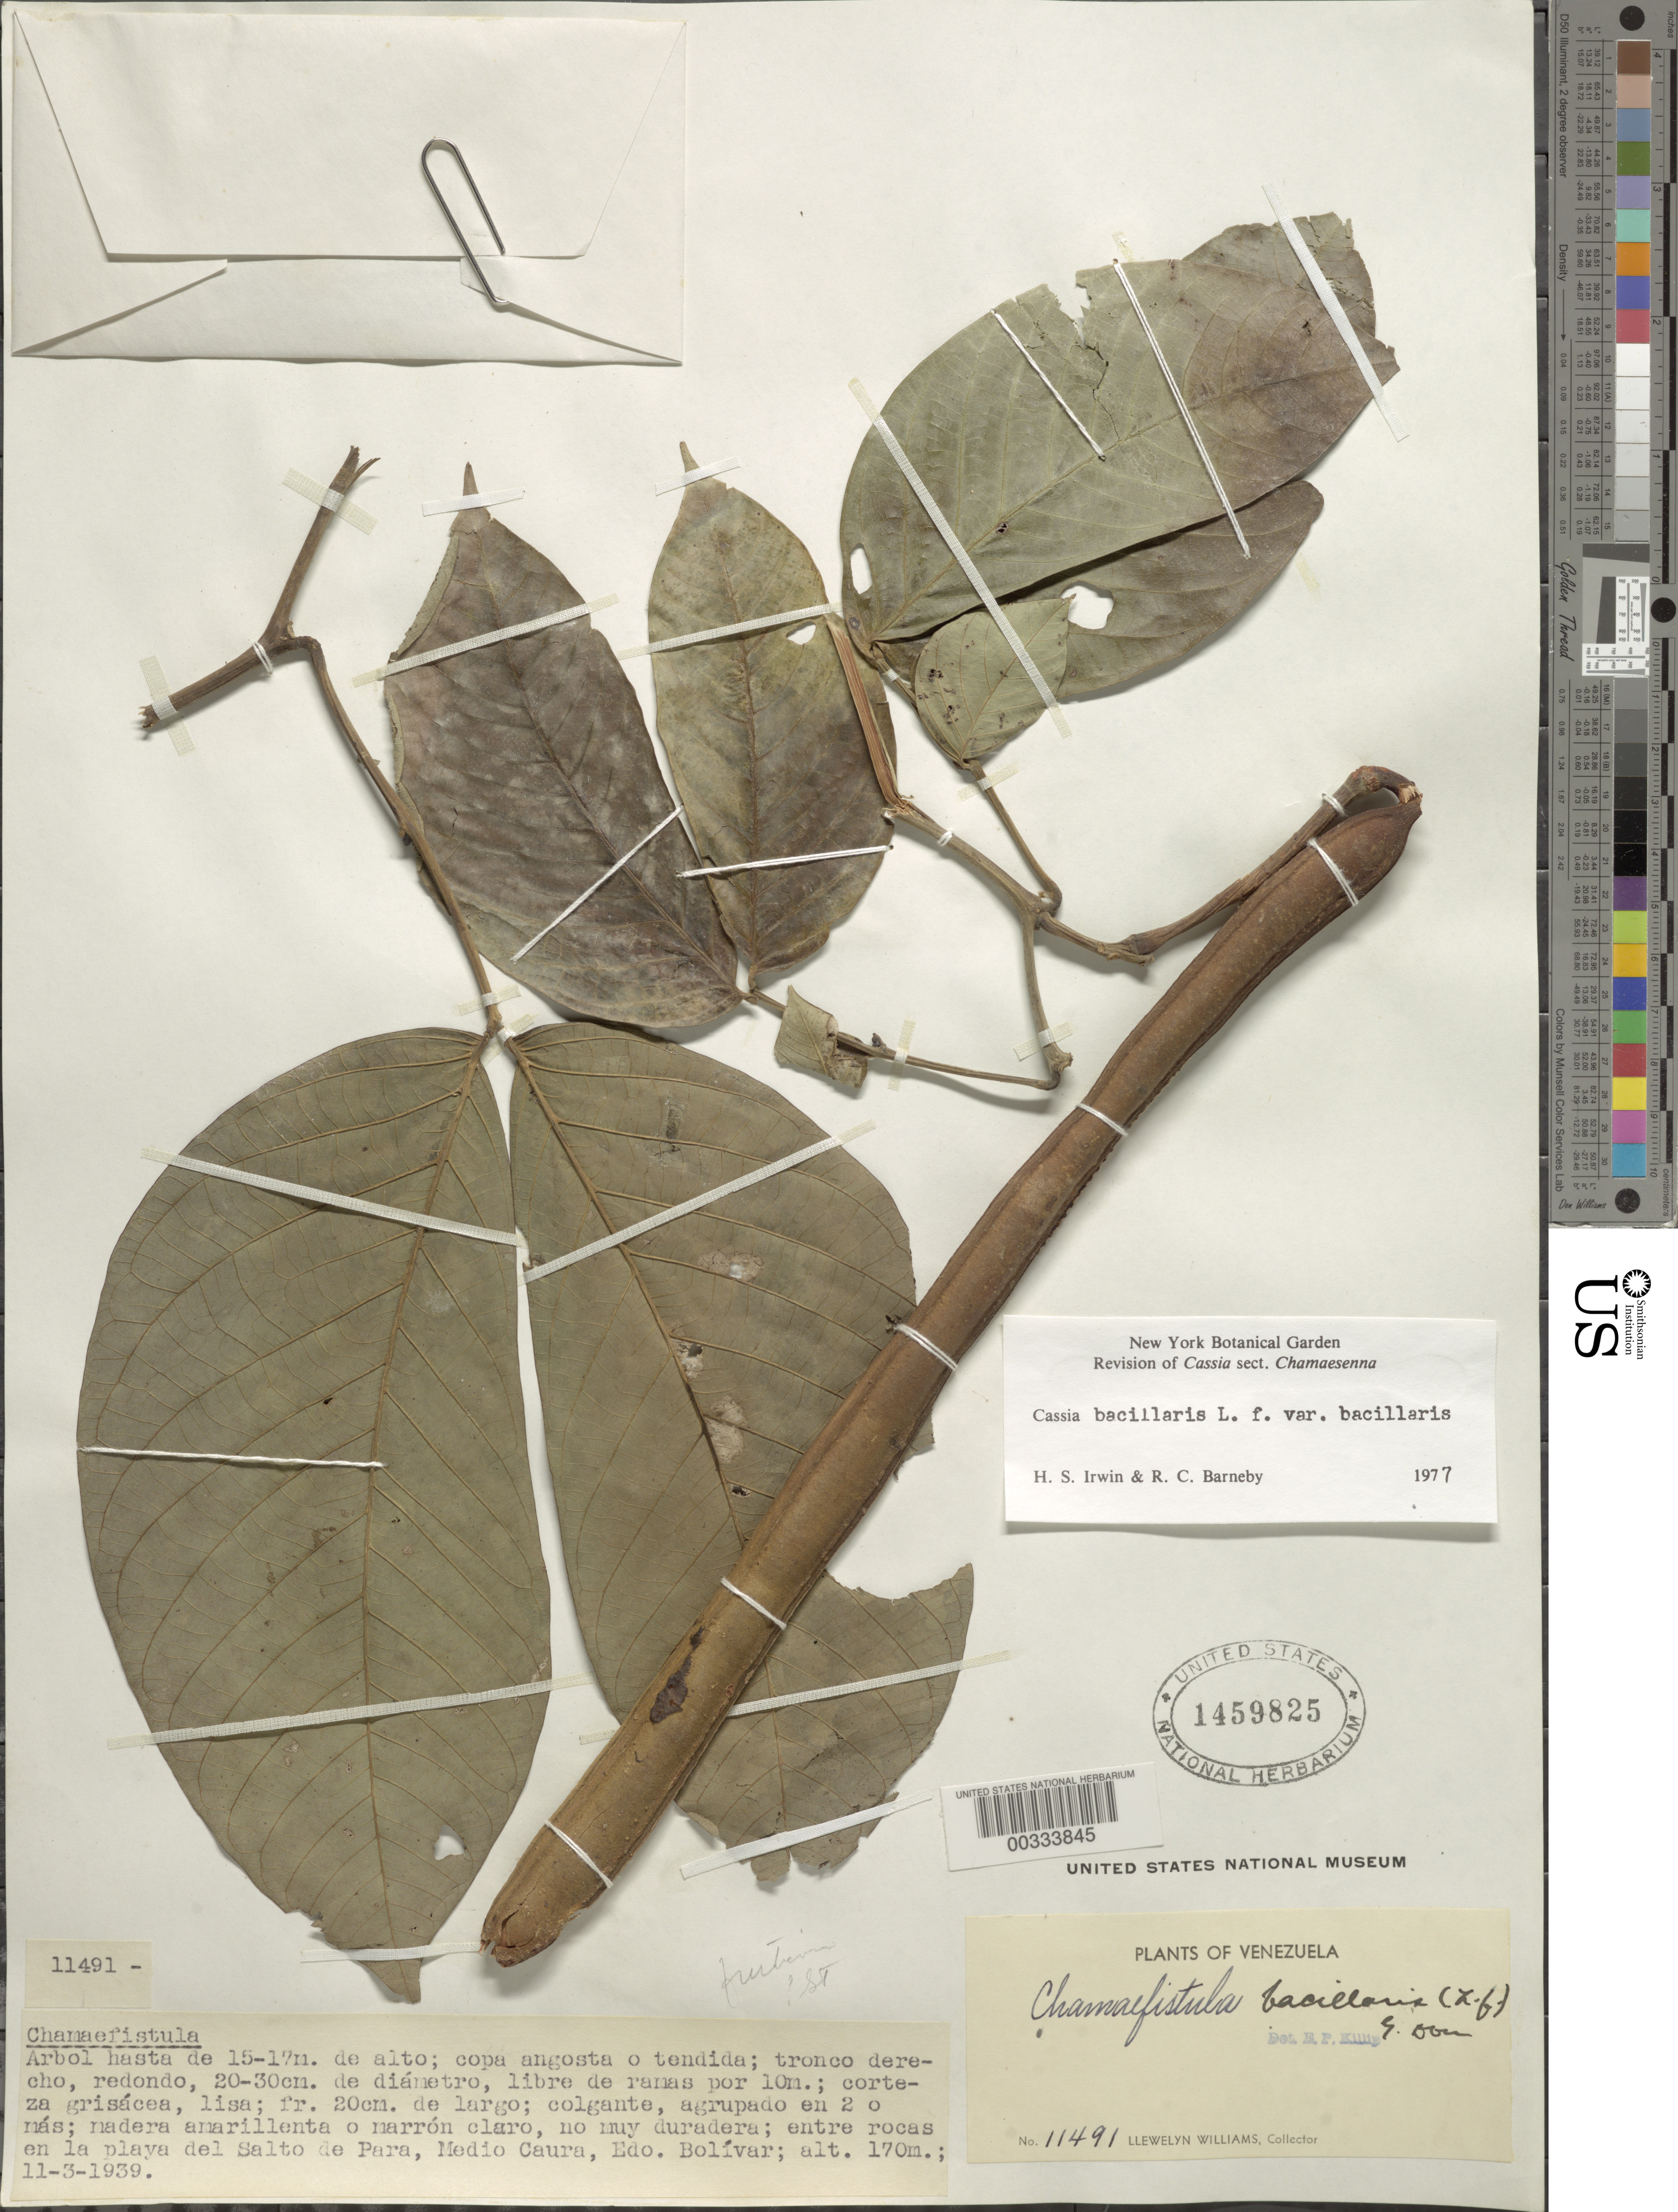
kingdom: Plantae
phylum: Tracheophyta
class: Magnoliopsida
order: Fabales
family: Fabaceae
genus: Senna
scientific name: Senna bacillaris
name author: (L. f.) H.S. Irwin & Barneby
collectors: Ll. Williams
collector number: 11491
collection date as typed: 03 Nov 1939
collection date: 1939-11-03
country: Venezuela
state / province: Bolivar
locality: Salto de para, medio caura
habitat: Between rocks at the beach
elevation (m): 170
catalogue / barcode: US 1459825